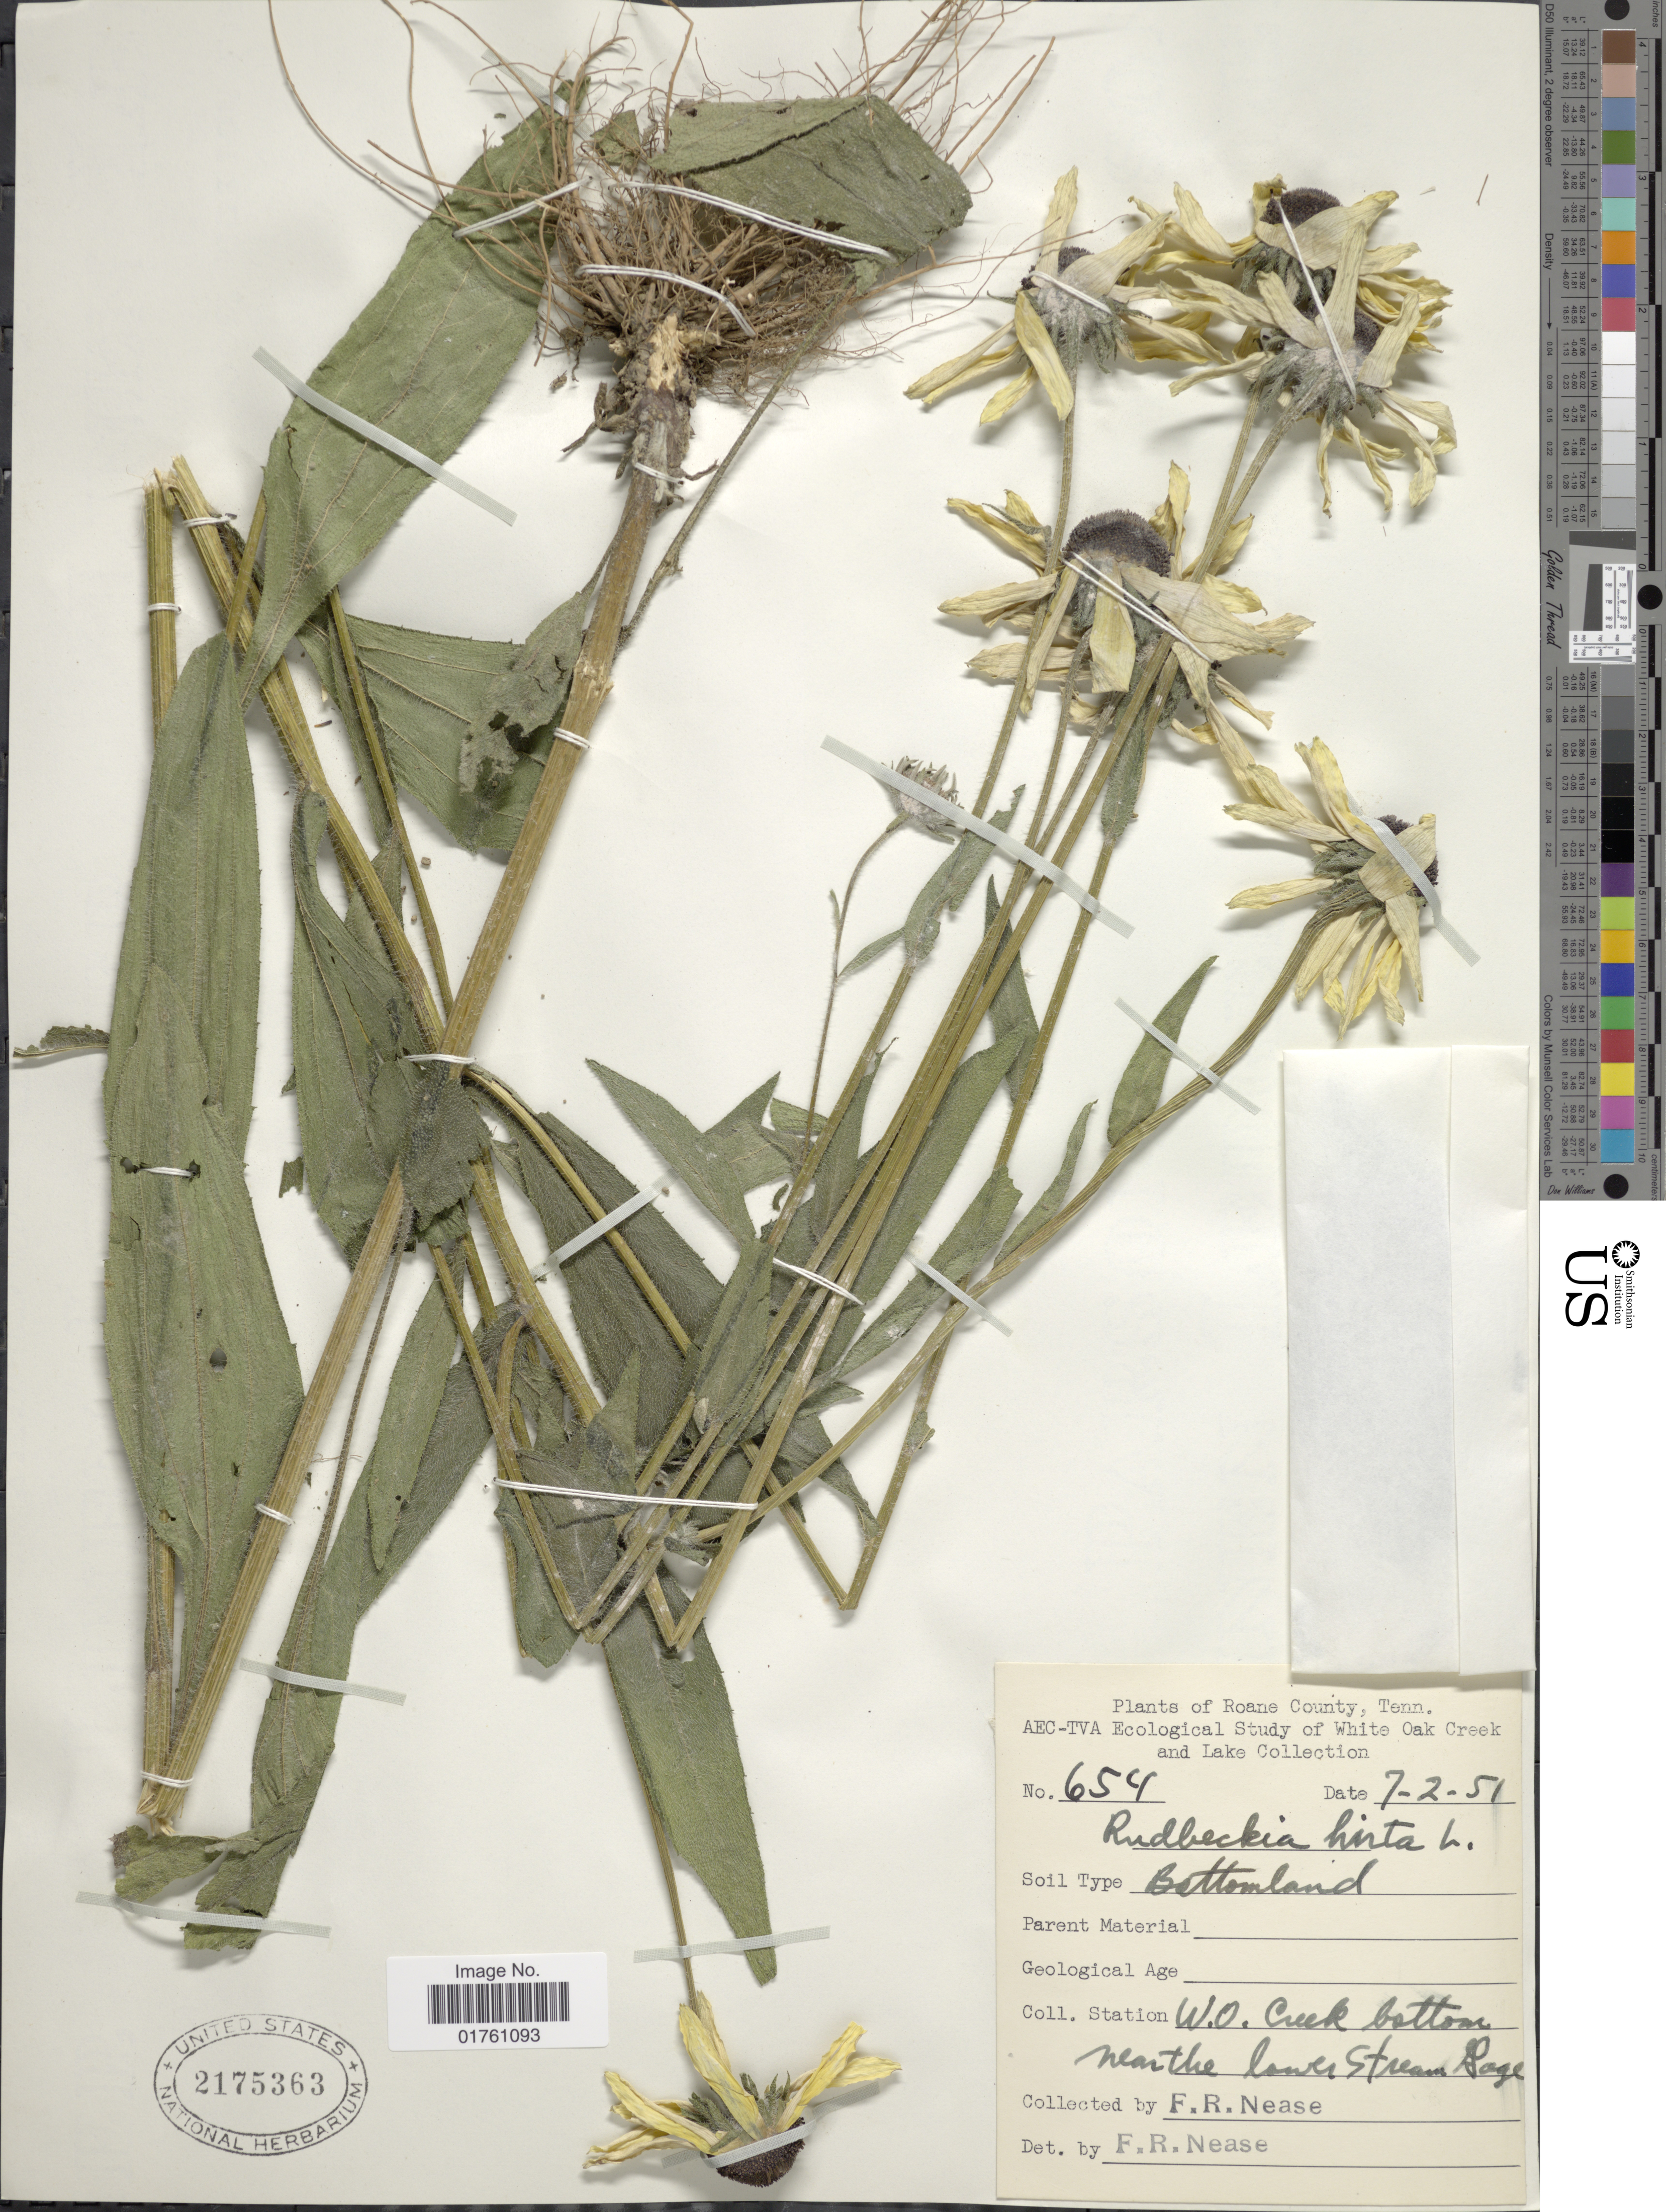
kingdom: Plantae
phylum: Tracheophyta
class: Magnoliopsida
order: Asterales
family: Asteraceae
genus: Rudbeckia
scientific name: Rudbeckia hirta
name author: L.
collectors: F. Nease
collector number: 654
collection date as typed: Transcribed d/m/y: 7/2/51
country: United States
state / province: Tennessee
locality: Roane County, AEC-TVA Ecological Study of White Oak Creek and Lake Collection, W.O. Creek bottom near the lower Stream Gage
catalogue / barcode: US 2175363